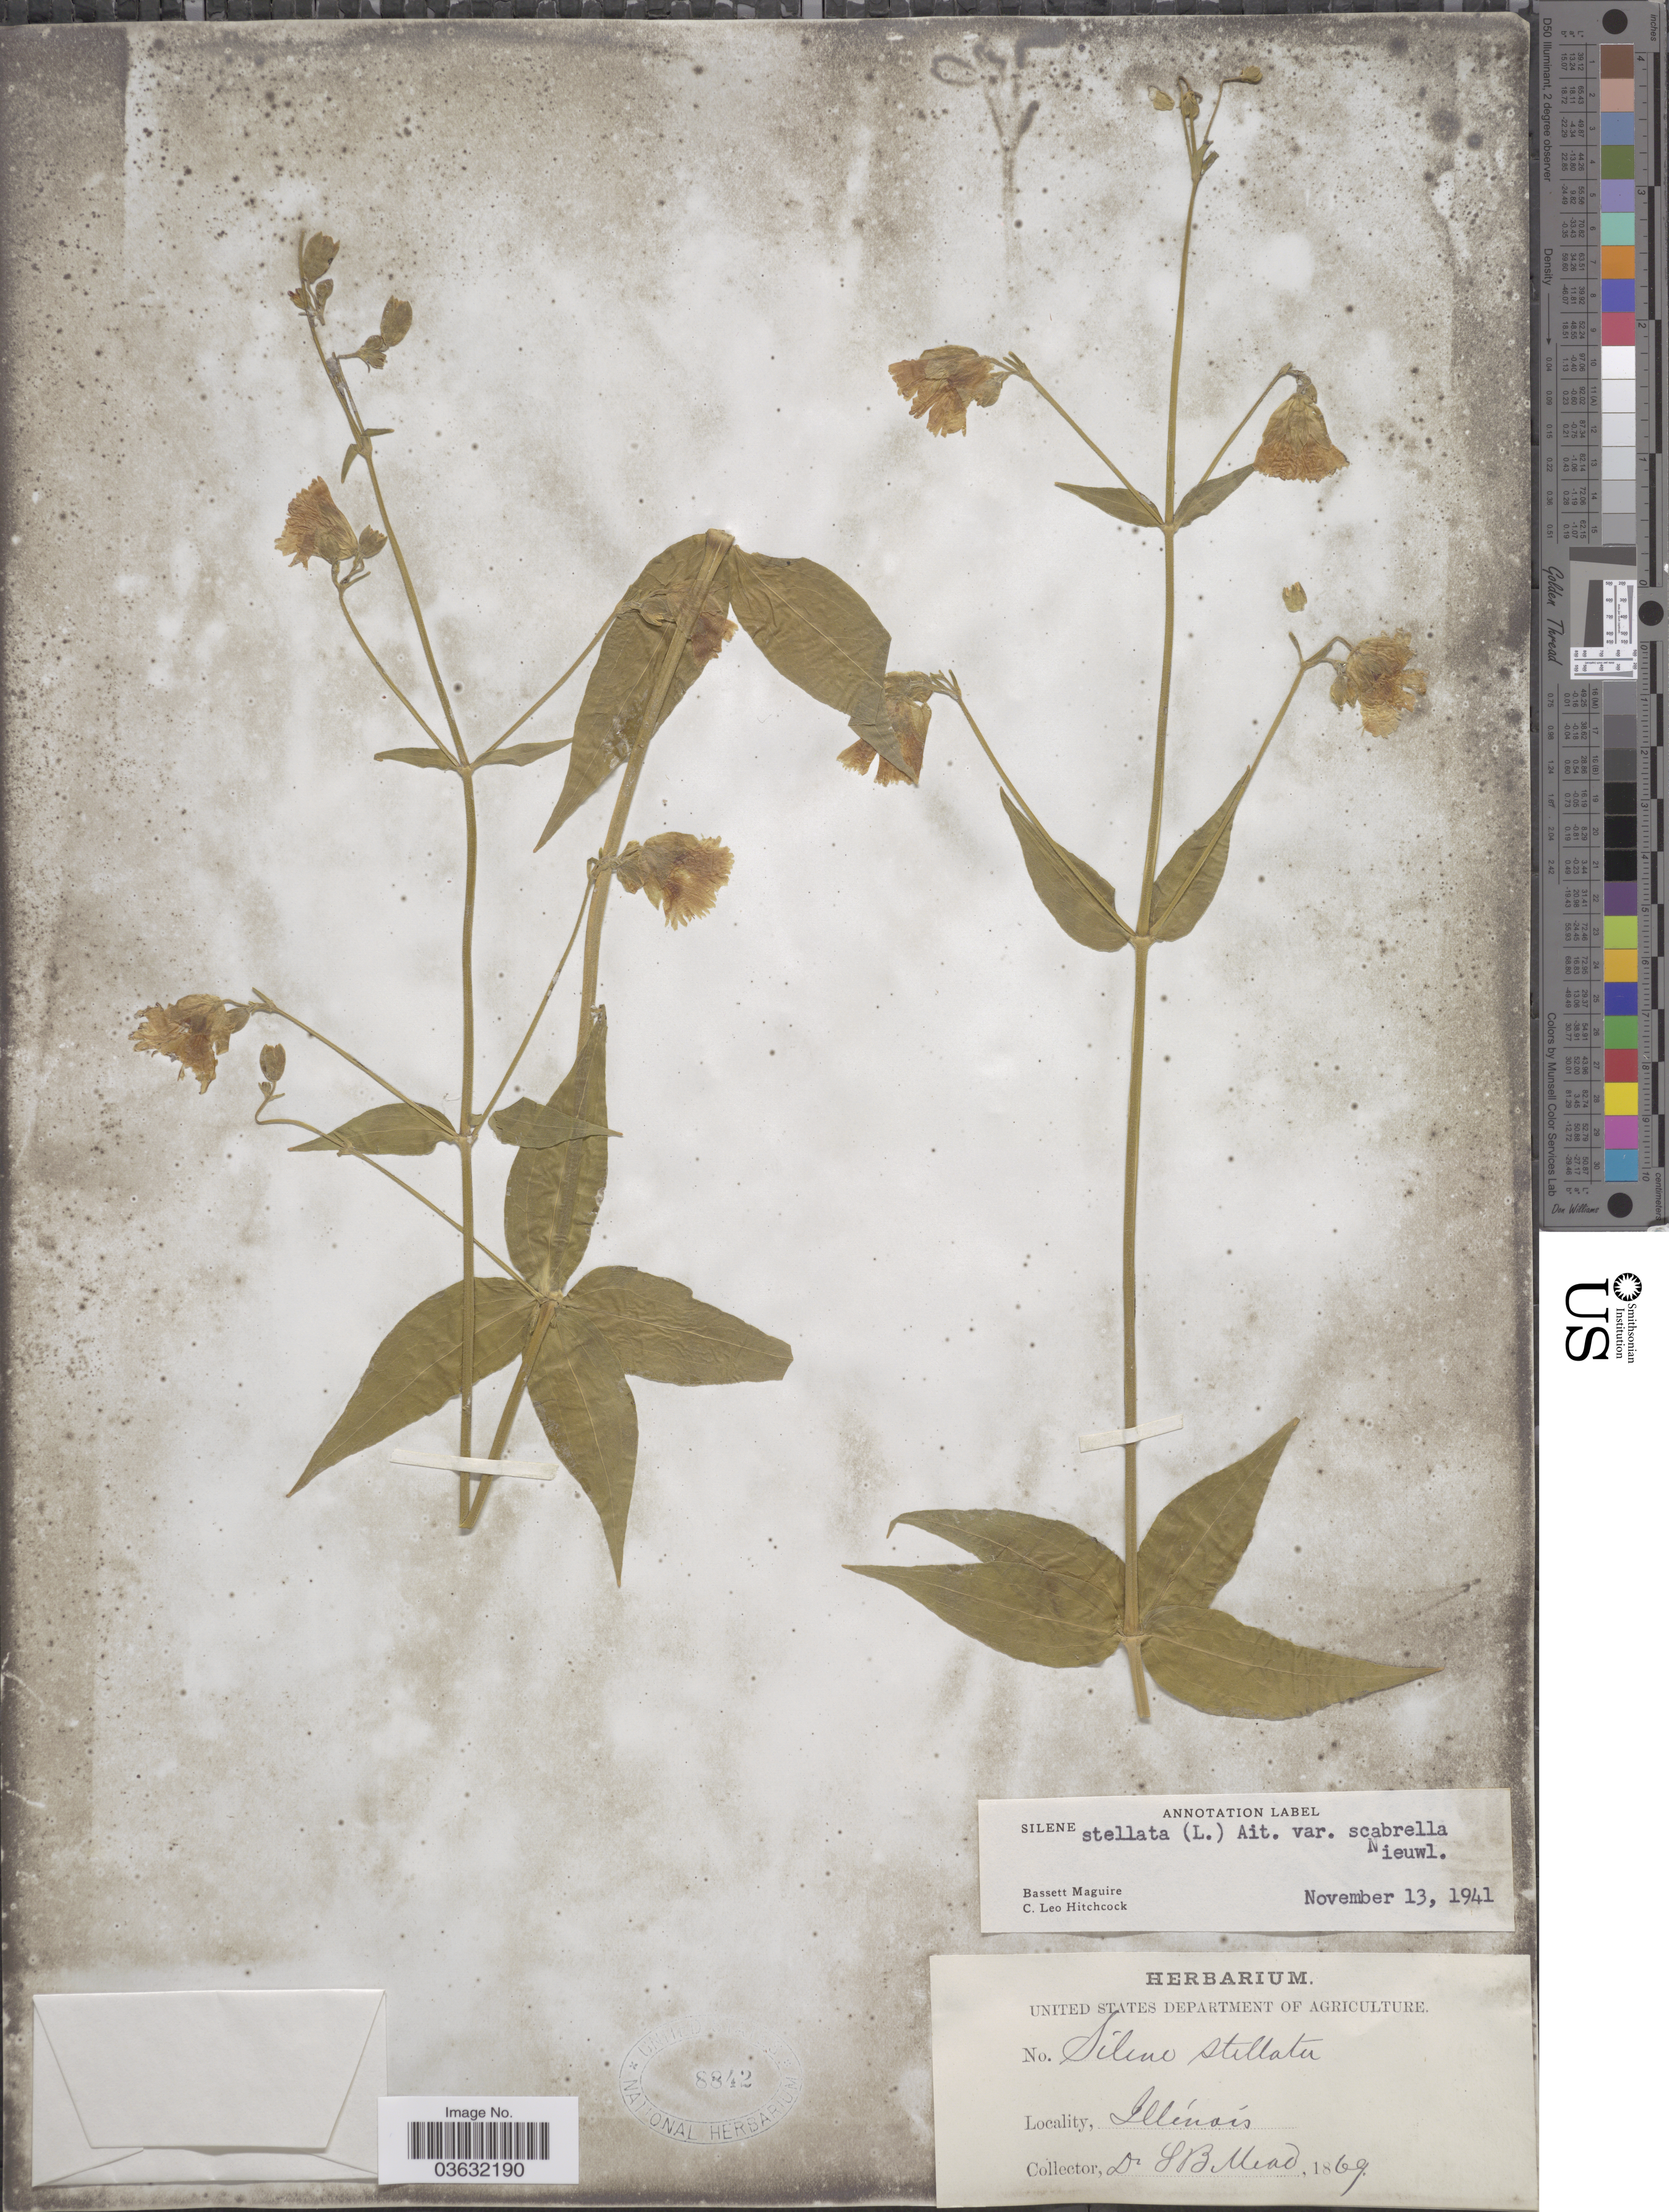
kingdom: Plantae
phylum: Tracheophyta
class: Magnoliopsida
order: Caryophyllales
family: Caryophyllaceae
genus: Silene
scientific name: Silene stellata var. scabrella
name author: (Nieuwl.) E.J. Palmer & Steyerm.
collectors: S. Mead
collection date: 1869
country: United States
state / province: Illinois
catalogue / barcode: US 8842